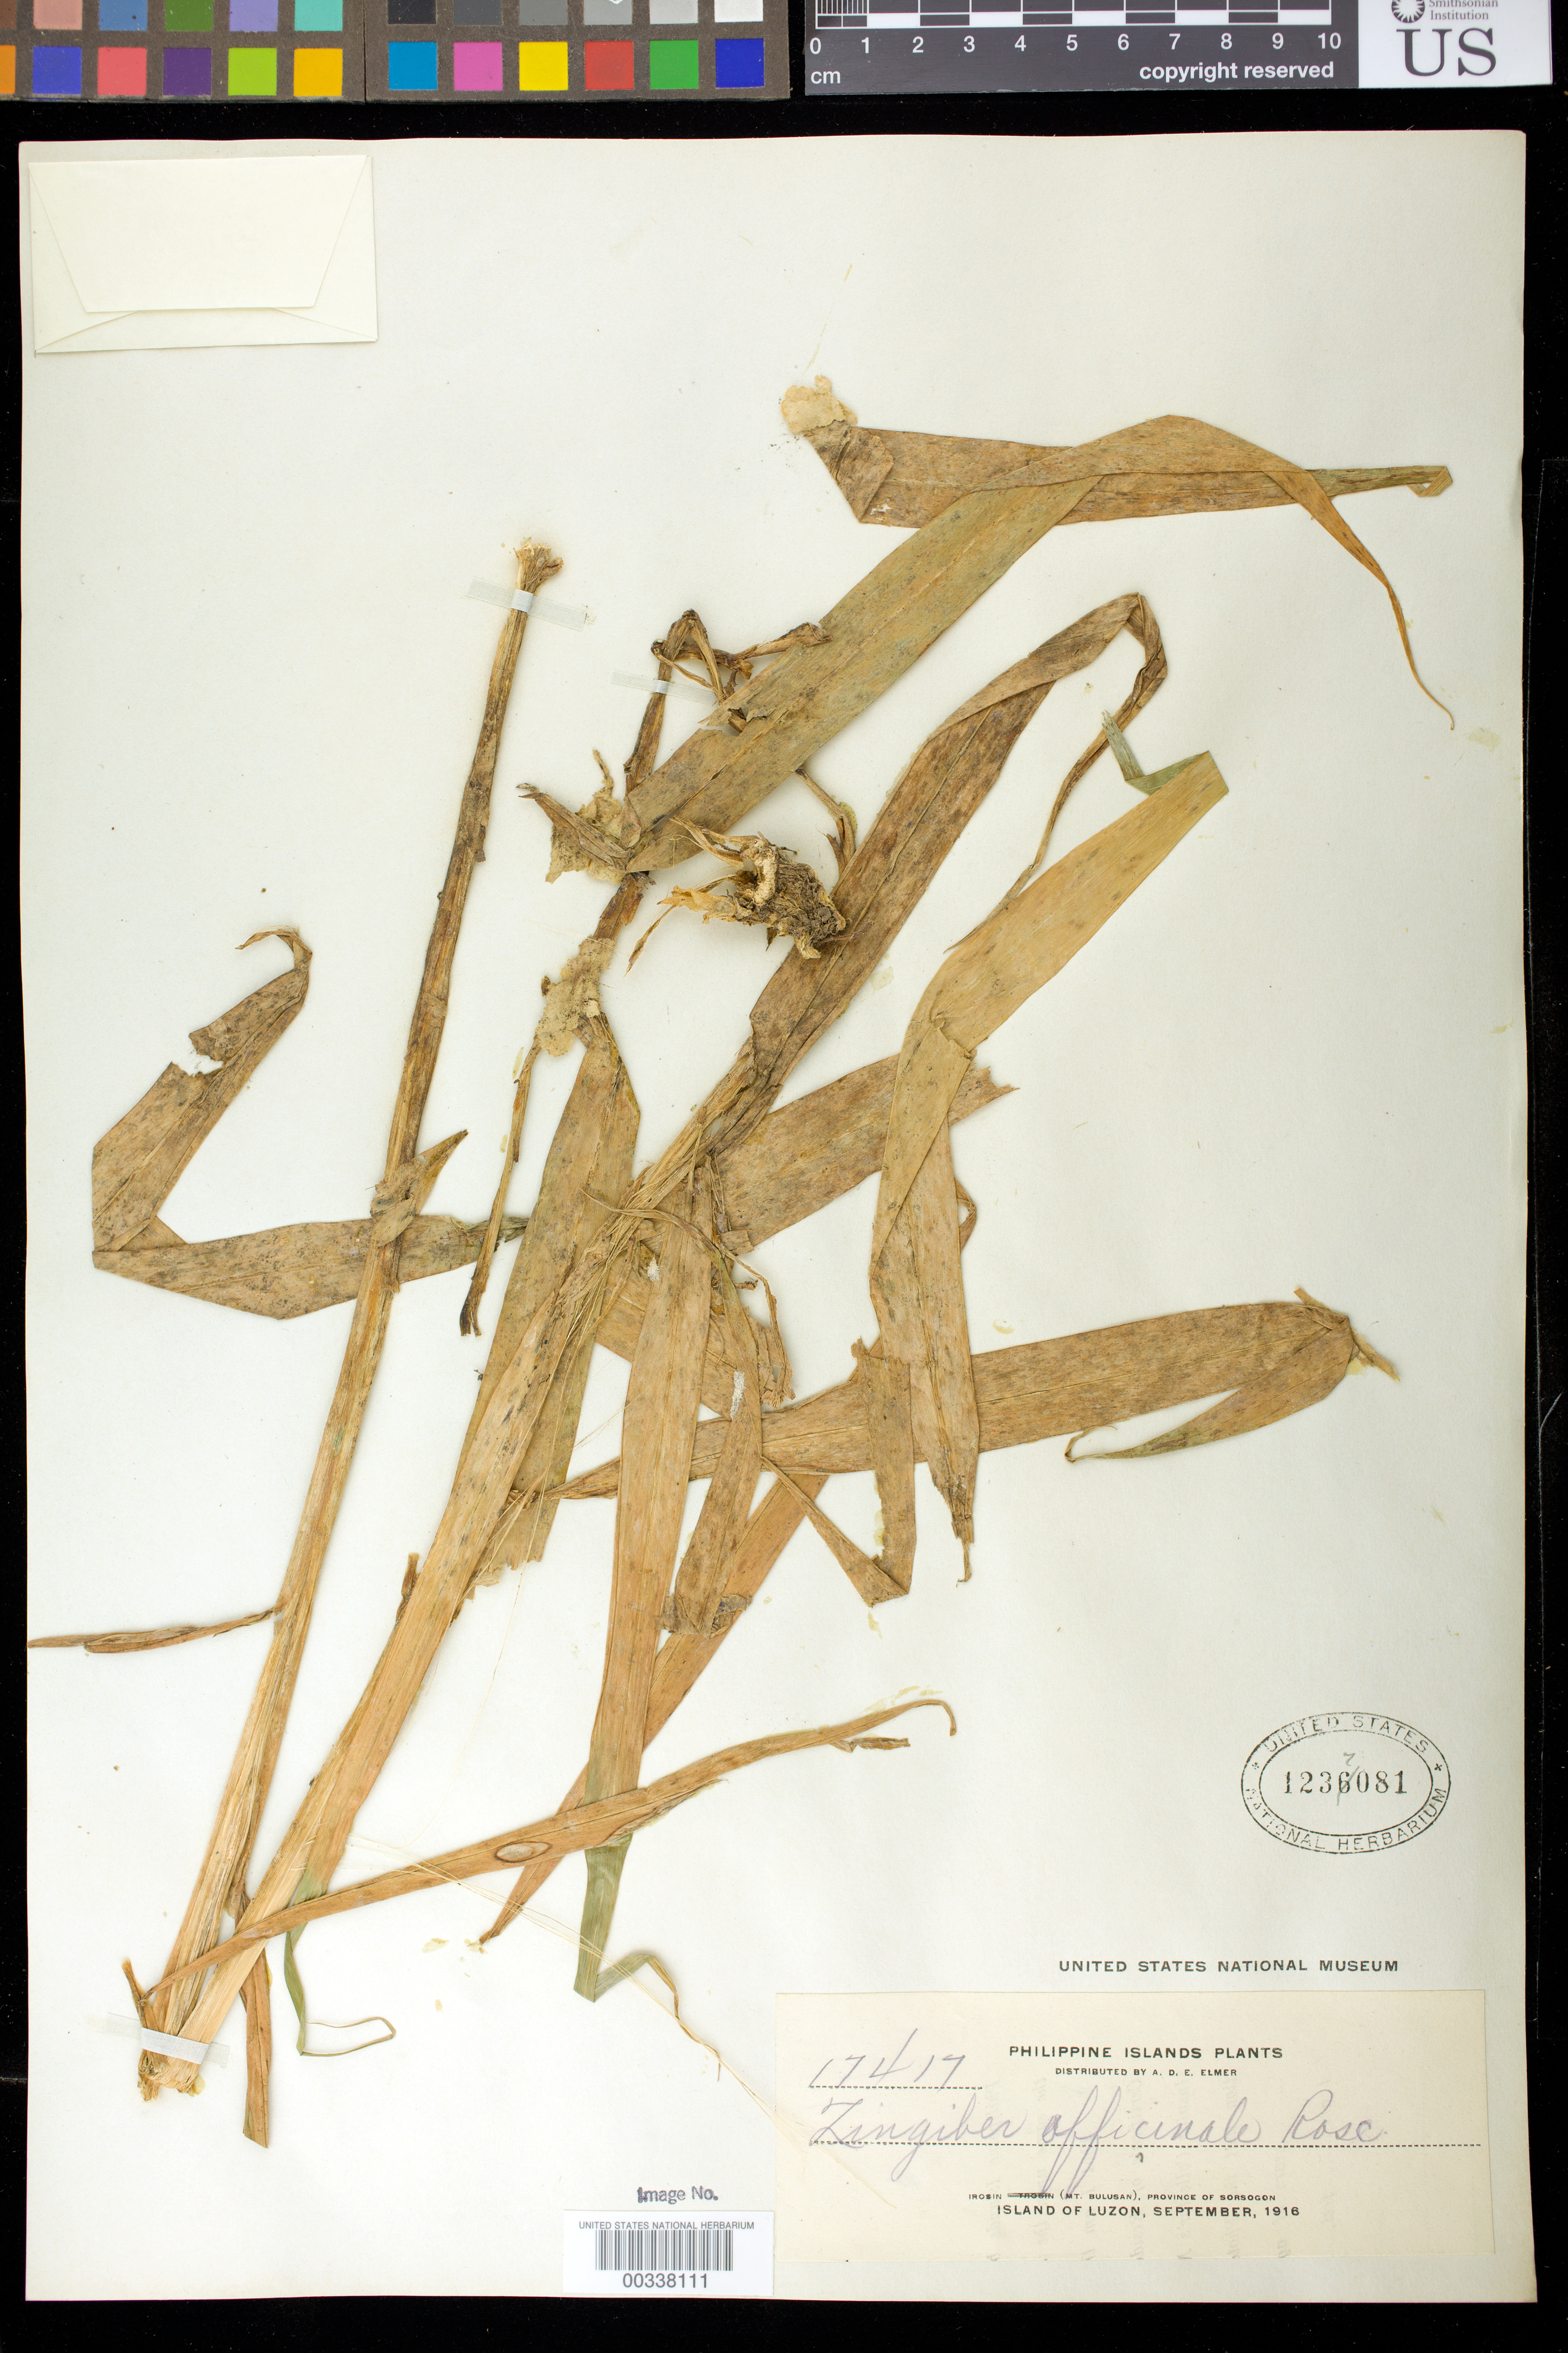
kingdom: Plantae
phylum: Tracheophyta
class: Liliopsida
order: Zingiberales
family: Zingiberaceae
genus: Zingiber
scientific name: Zingiber officinale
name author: Roscoe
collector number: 17417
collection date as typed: Sep 1916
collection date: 1916-09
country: Philippines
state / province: Bicol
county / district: Sorsogon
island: Luzon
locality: Irosin (Mt. Bulusan)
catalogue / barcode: US 1237081